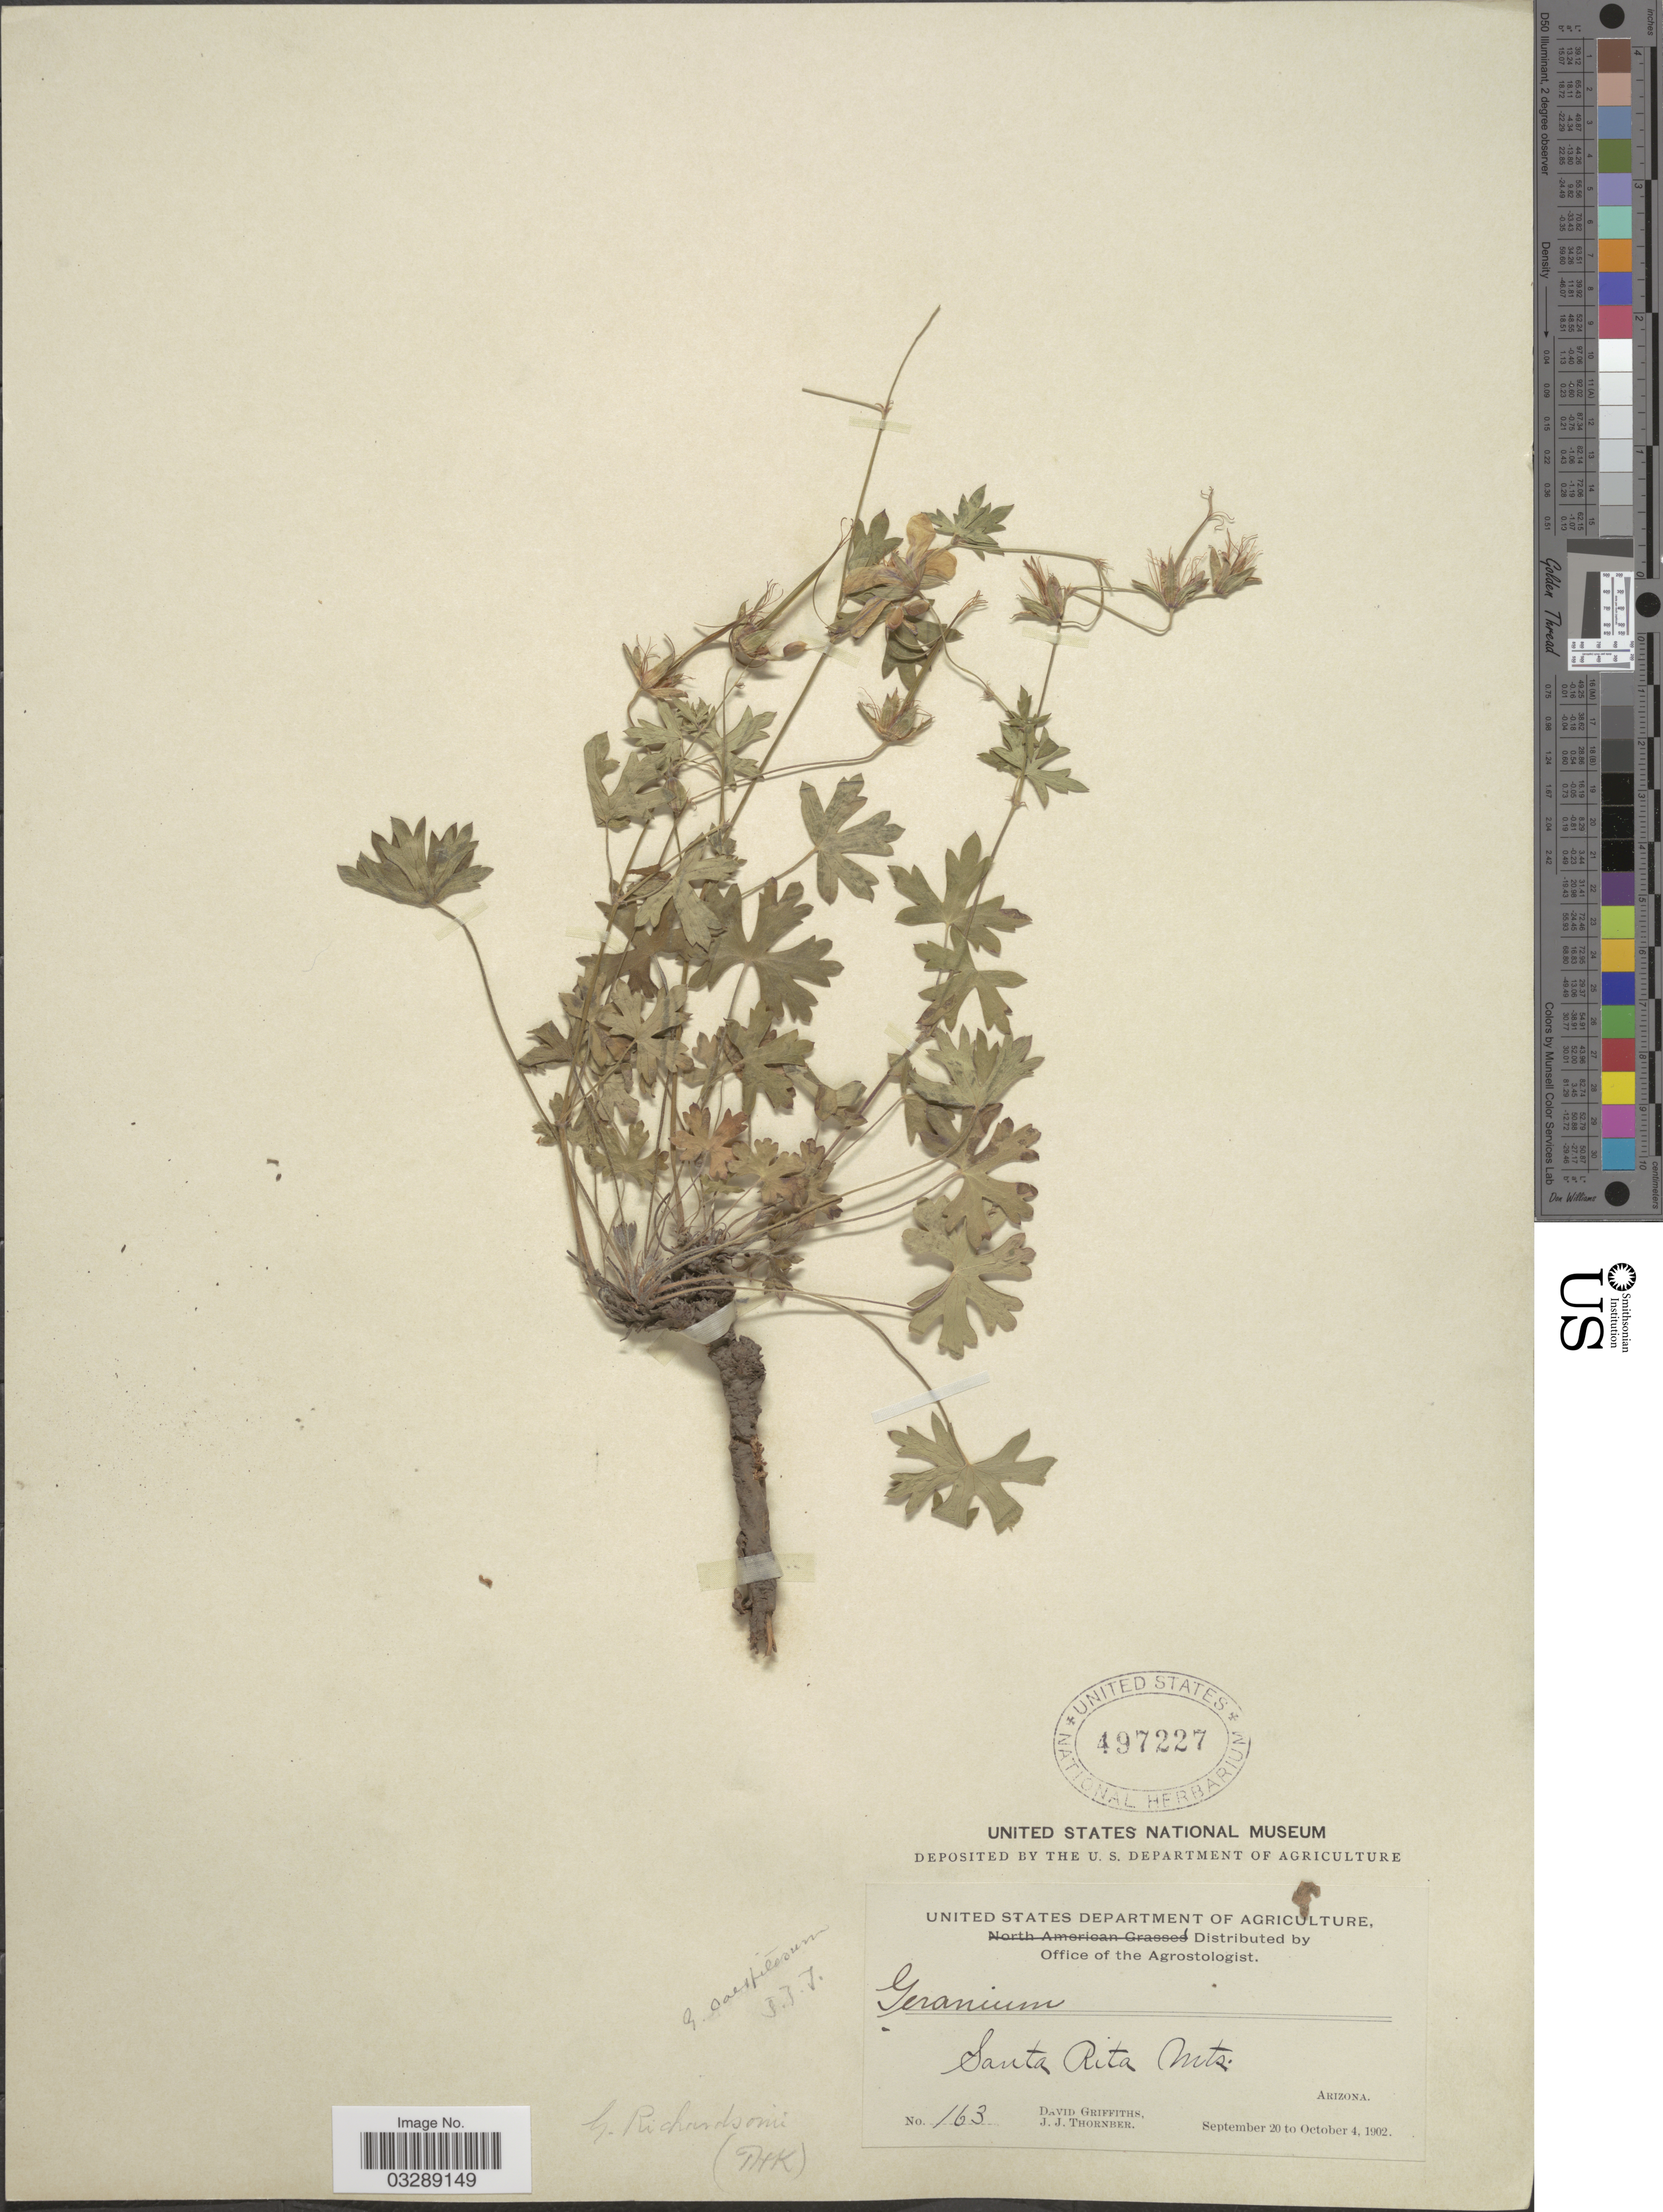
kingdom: Plantae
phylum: Tracheophyta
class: Magnoliopsida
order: Geraniales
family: Geraniaceae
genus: Geranium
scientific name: Geranium richardsonii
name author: Fisch. & Trautv.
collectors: D. Griffiths & J. Thornber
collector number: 163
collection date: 1902-09-20/1902-10-04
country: United States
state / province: Arizona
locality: Santa Rita Mts.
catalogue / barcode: US 497227